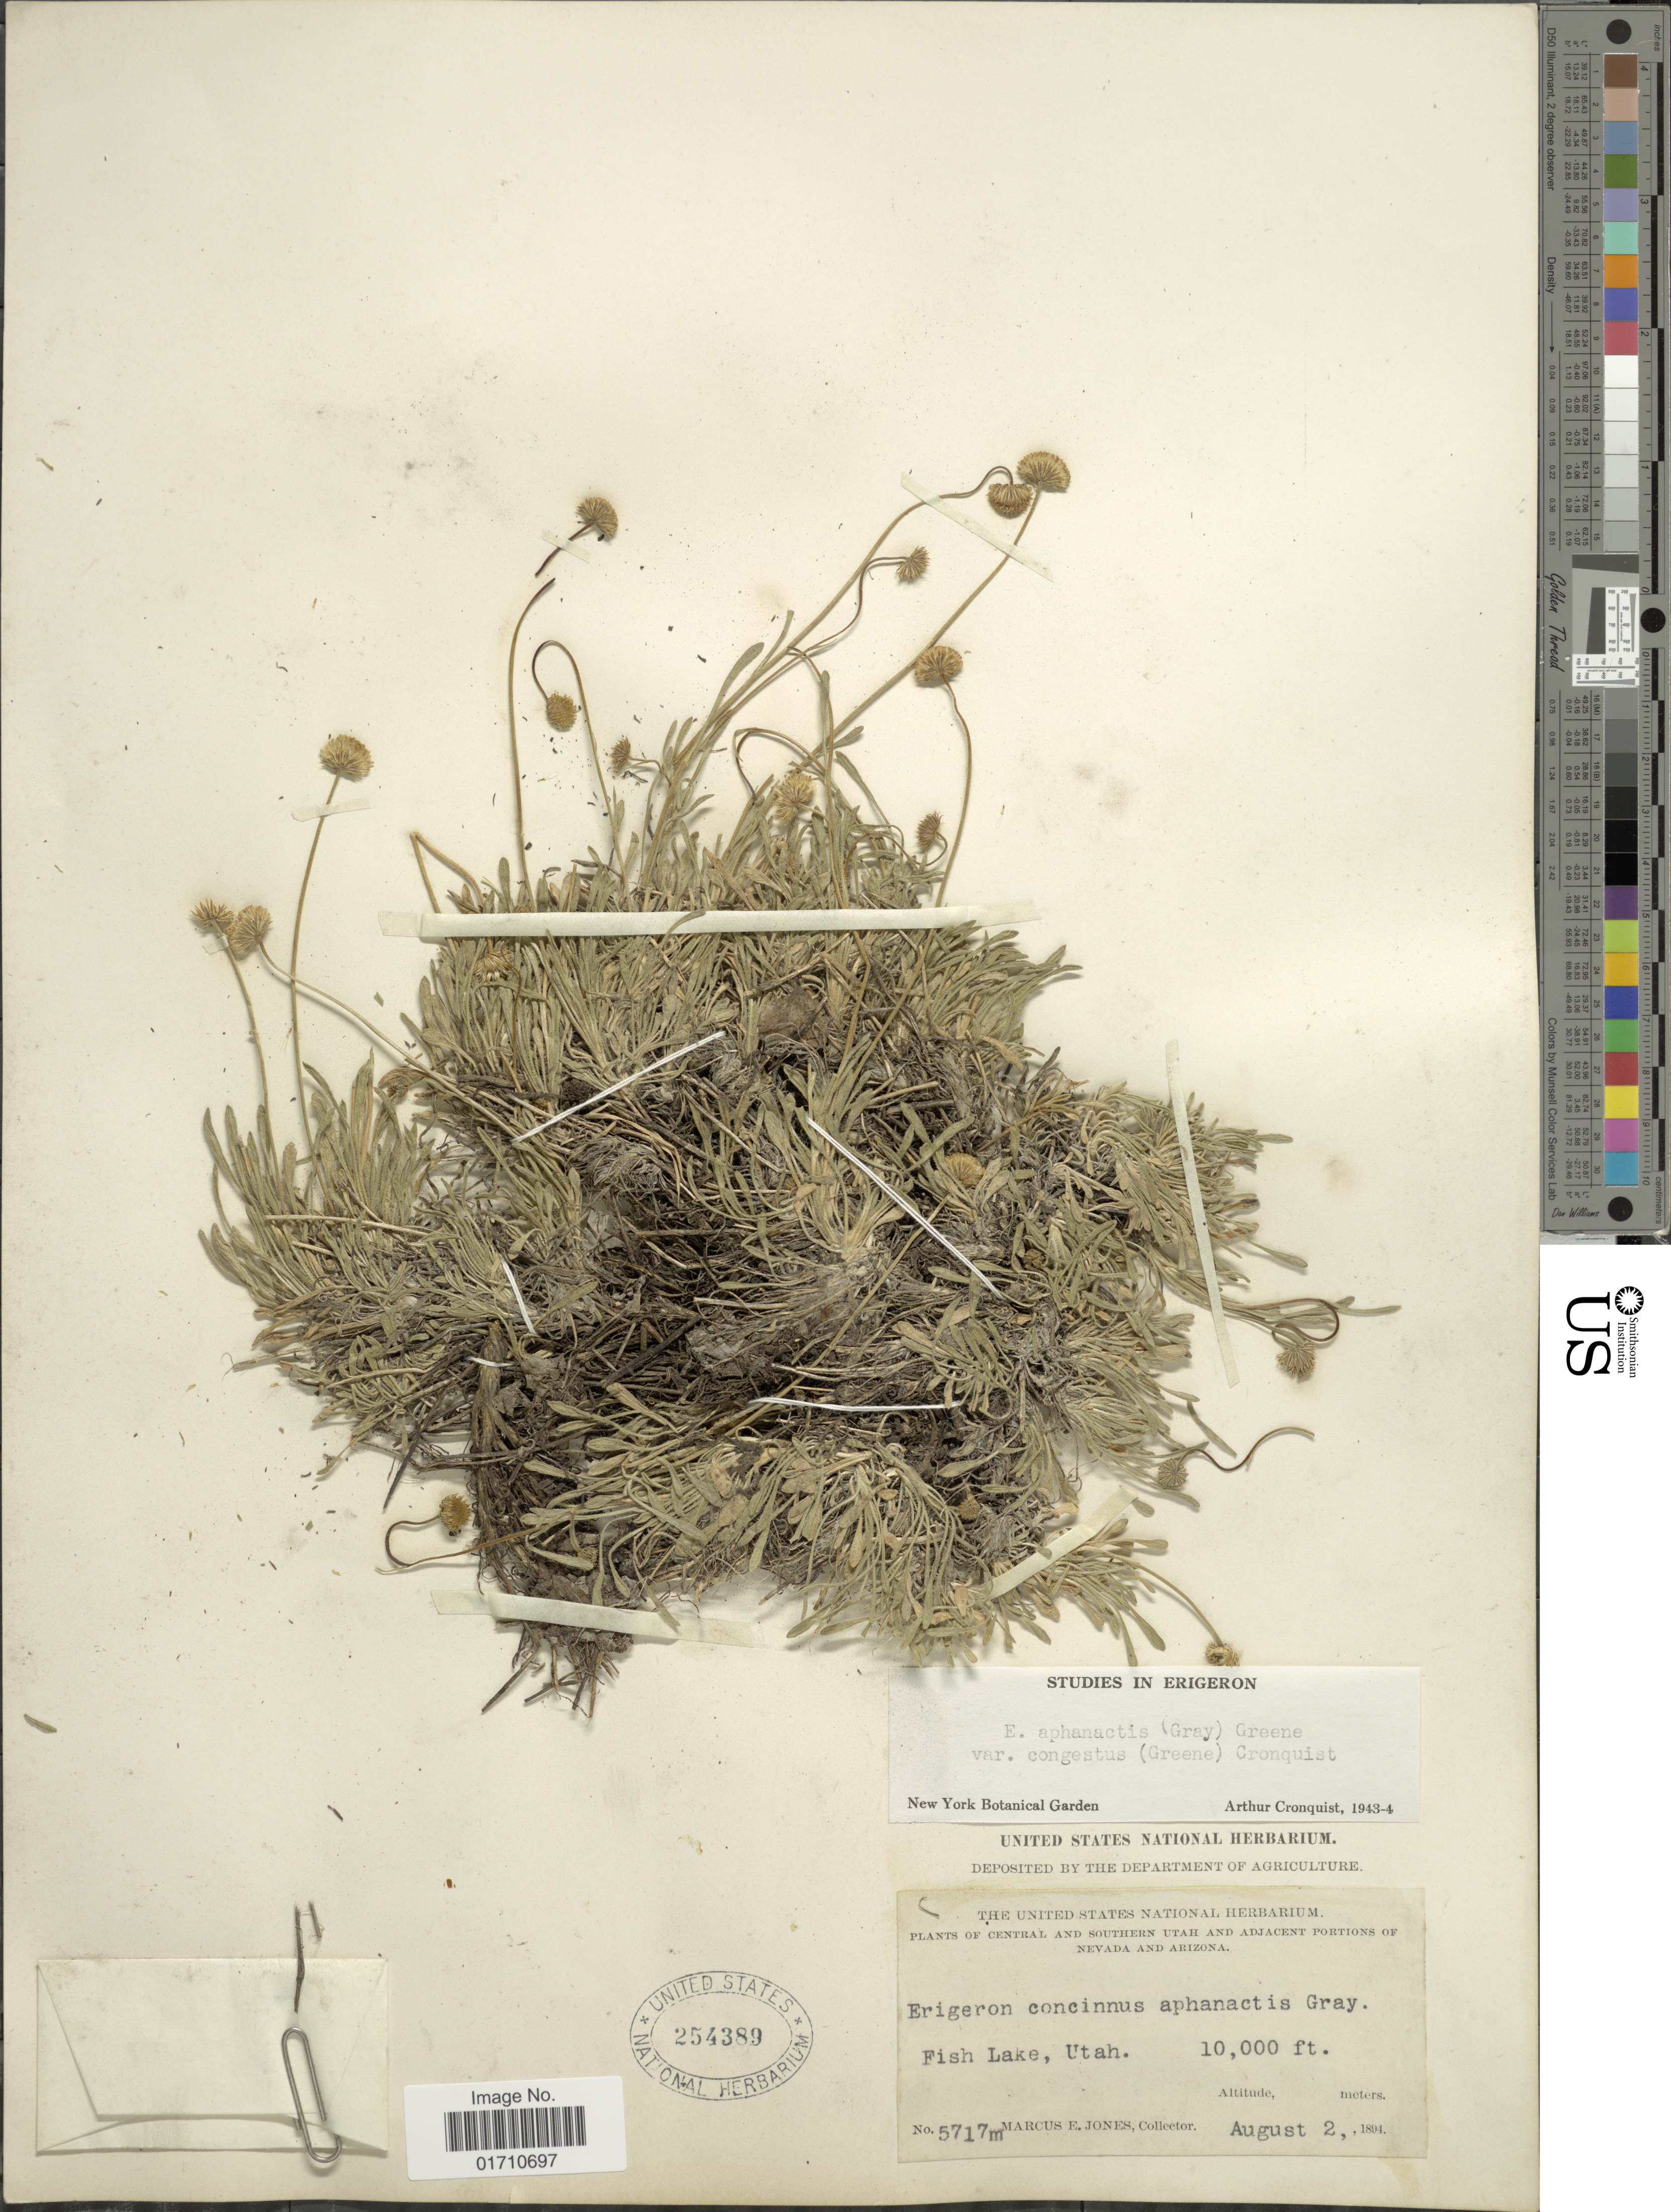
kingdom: Plantae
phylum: Tracheophyta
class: Magnoliopsida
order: Asterales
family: Asteraceae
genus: Erigeron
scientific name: Erigeron aphanactis var. congestus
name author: (Greene) Cronq.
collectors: M. E. Jones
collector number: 5717m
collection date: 1894-08-02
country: United States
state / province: Utah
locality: Central and Southern Utah and Adjacent portions of Nevada and Arizona, Fish Lake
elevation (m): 3048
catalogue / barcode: US 254389